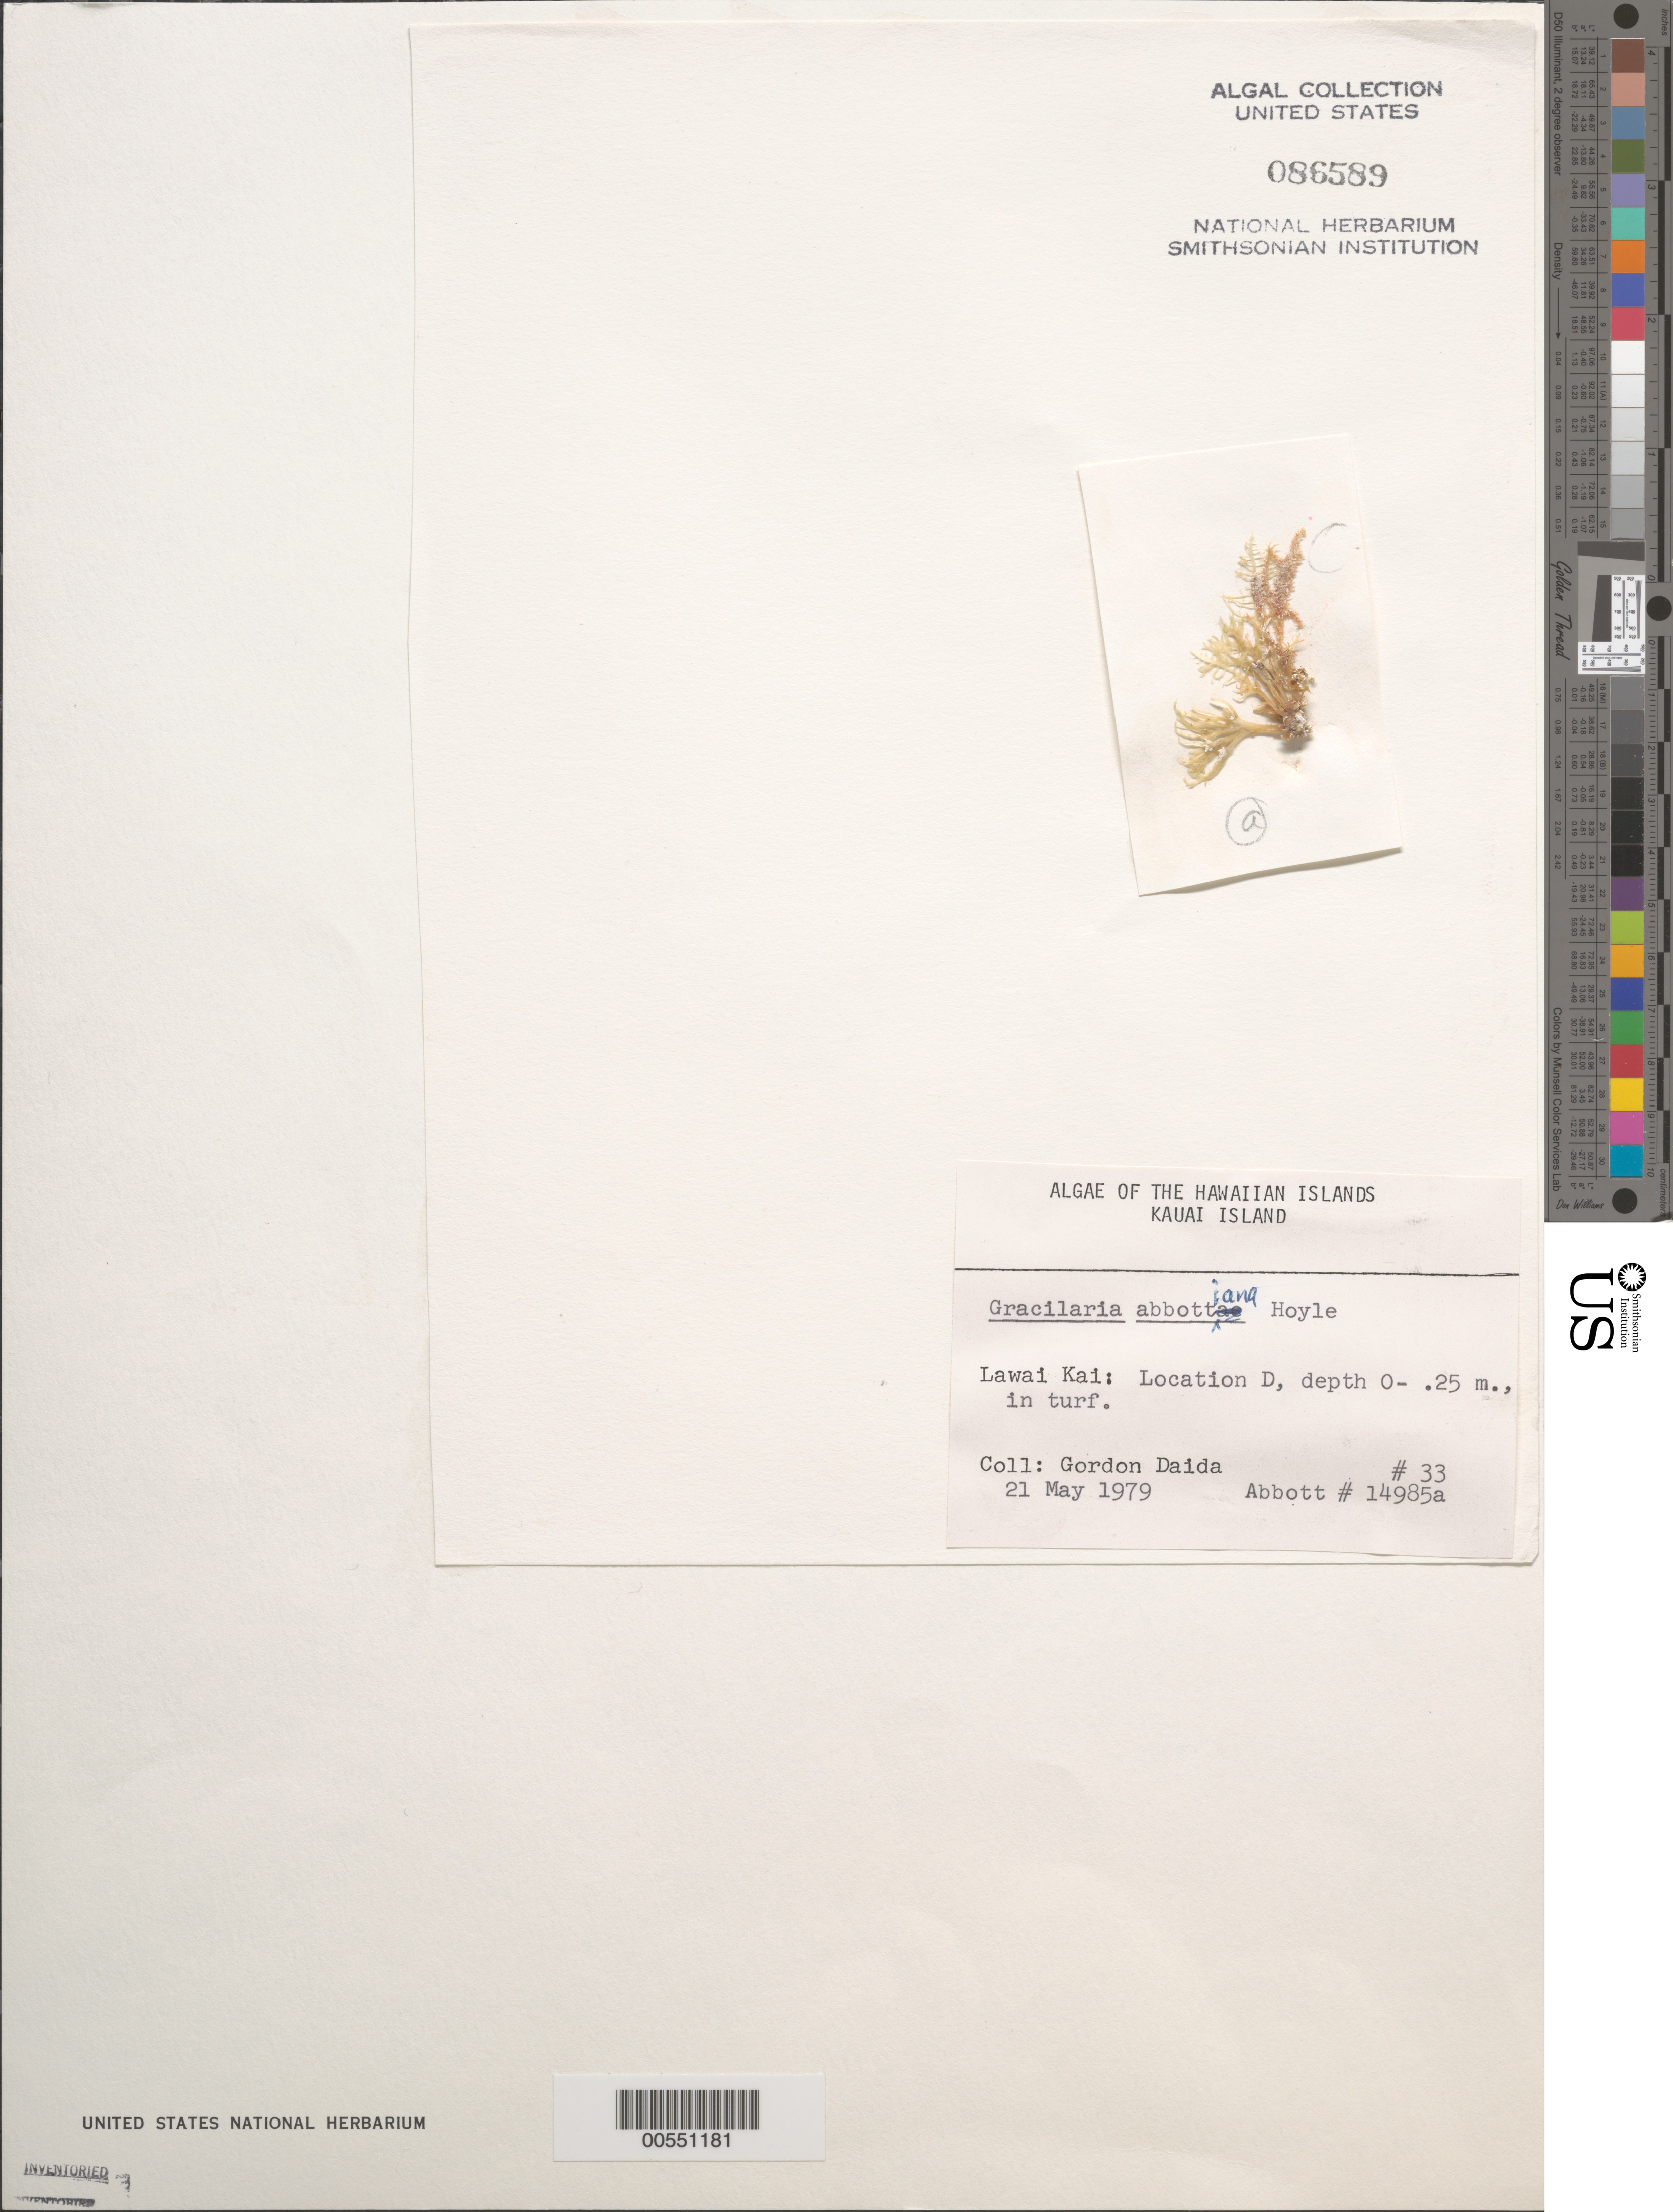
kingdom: Plantae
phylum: Rhodophyta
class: Florideophyceae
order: Gracilariales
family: Gracilariaceae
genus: Gracilaria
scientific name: Gracilaria abbottiana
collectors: G. Daida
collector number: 33 & IAA 14985A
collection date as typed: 21 May 1979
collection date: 1979-05-21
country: United States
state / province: Hawaii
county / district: Kauai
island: Kaua'i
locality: Lawai Kai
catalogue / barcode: US 86589